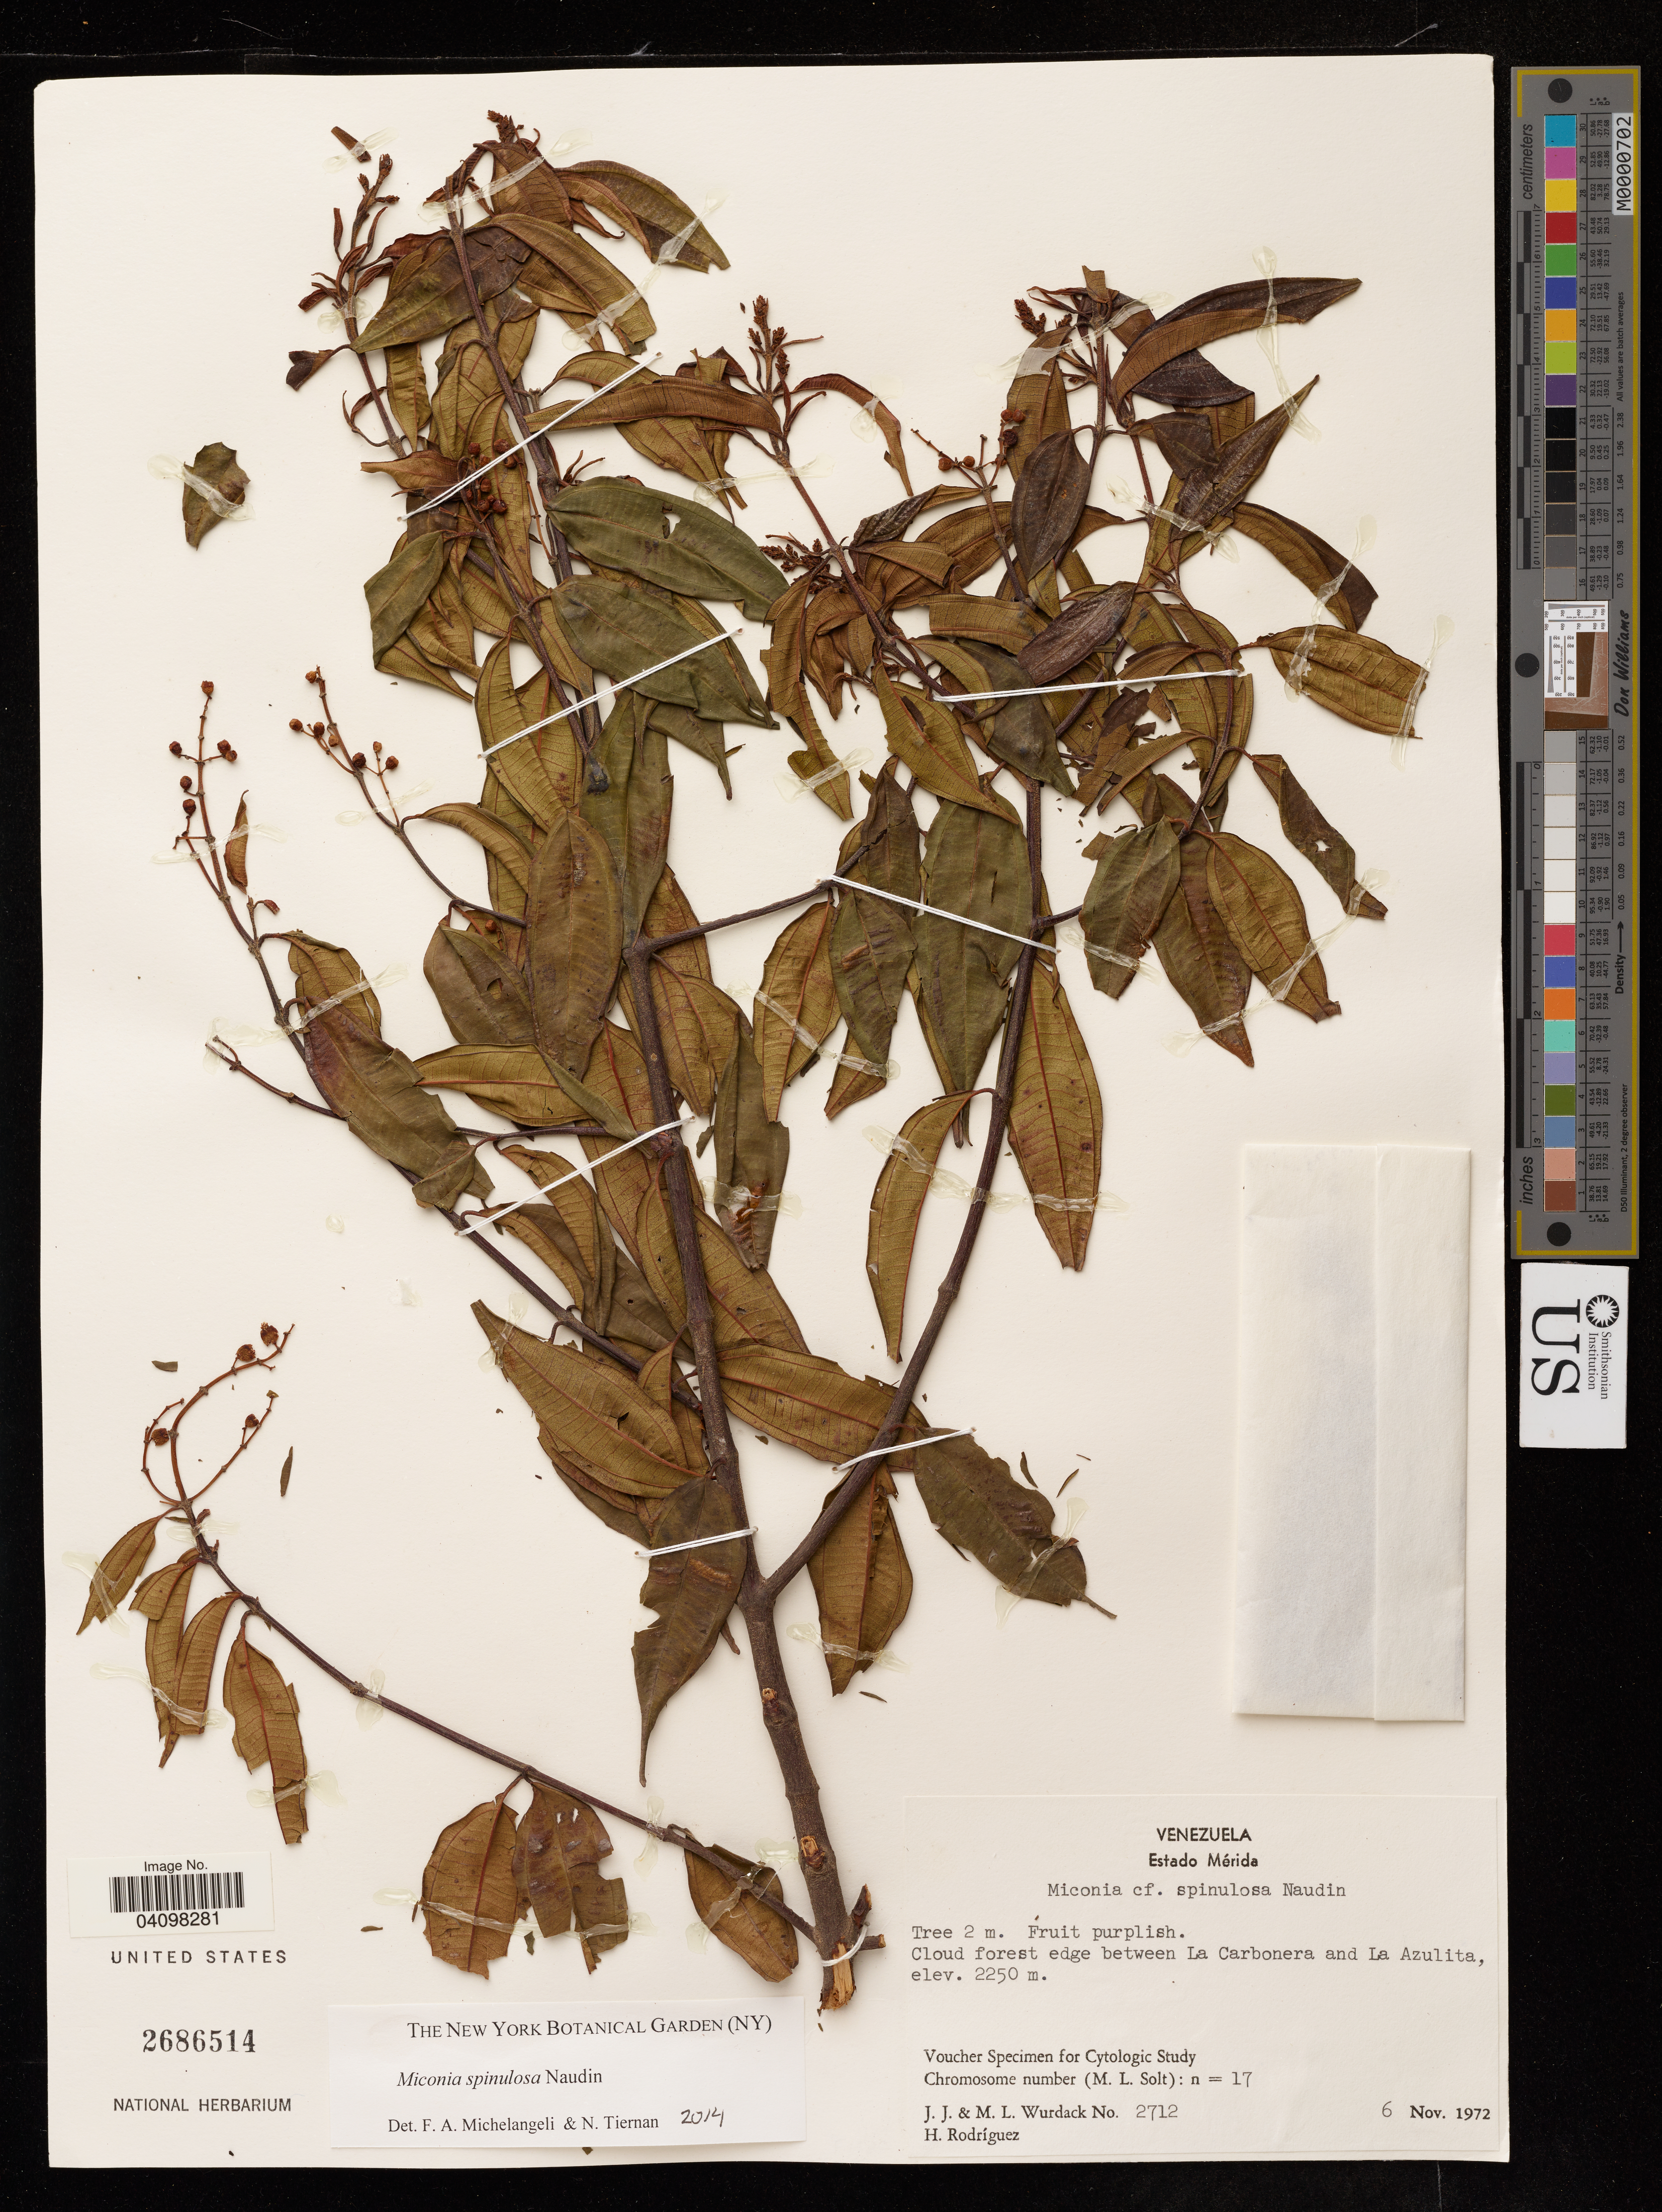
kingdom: Plantae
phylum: Tracheophyta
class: Magnoliopsida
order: Myrtales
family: Melastomataceae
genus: Miconia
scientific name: Miconia spinulosa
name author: Naudin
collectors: M. L. Wurdack & H. Rodríguez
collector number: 2712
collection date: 1972-11-06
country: Venezuela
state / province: Merida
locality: Cloud forest edge between La Carbonera and La Azulita.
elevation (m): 2250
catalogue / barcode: US 2686514